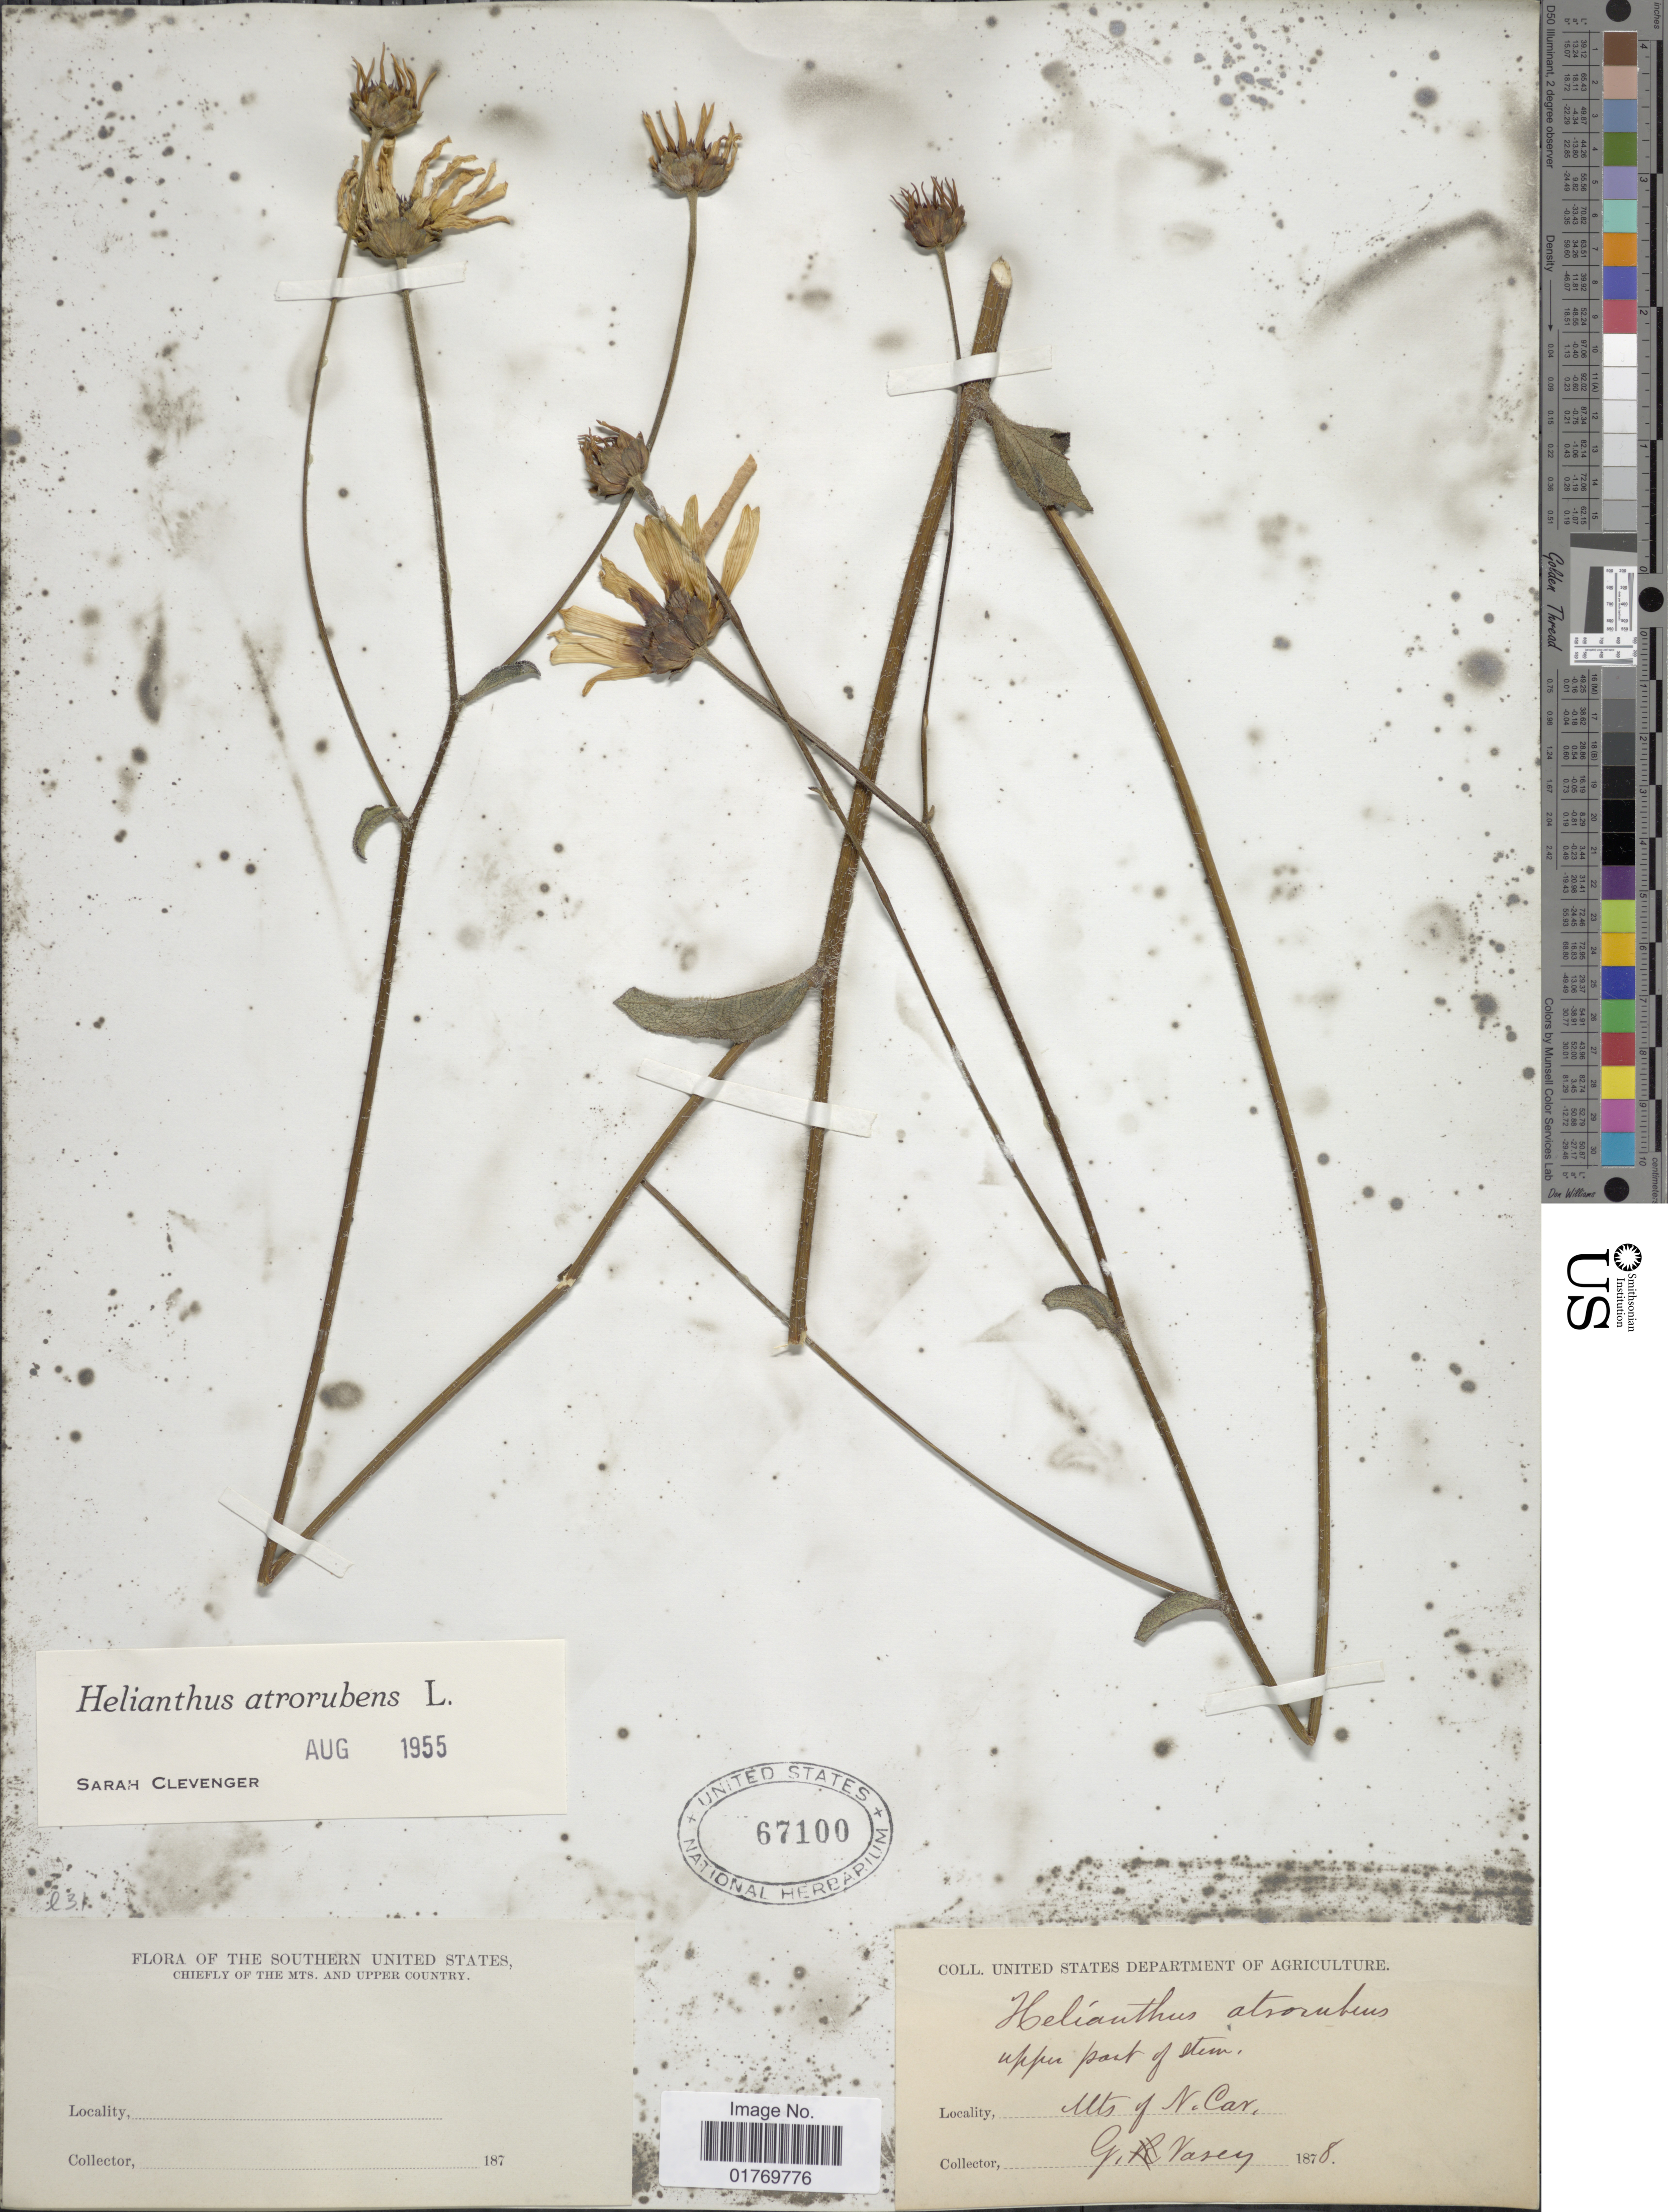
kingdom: Plantae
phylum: Tracheophyta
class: Magnoliopsida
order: Asterales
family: Asteraceae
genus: Helianthus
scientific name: Helianthus atrorubens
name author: L.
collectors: G. Vasey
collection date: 1878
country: United States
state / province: North Carolina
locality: Mts. of N. Car., Upper part of Stem, Chiefly of The Mts. and Country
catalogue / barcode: US 67100